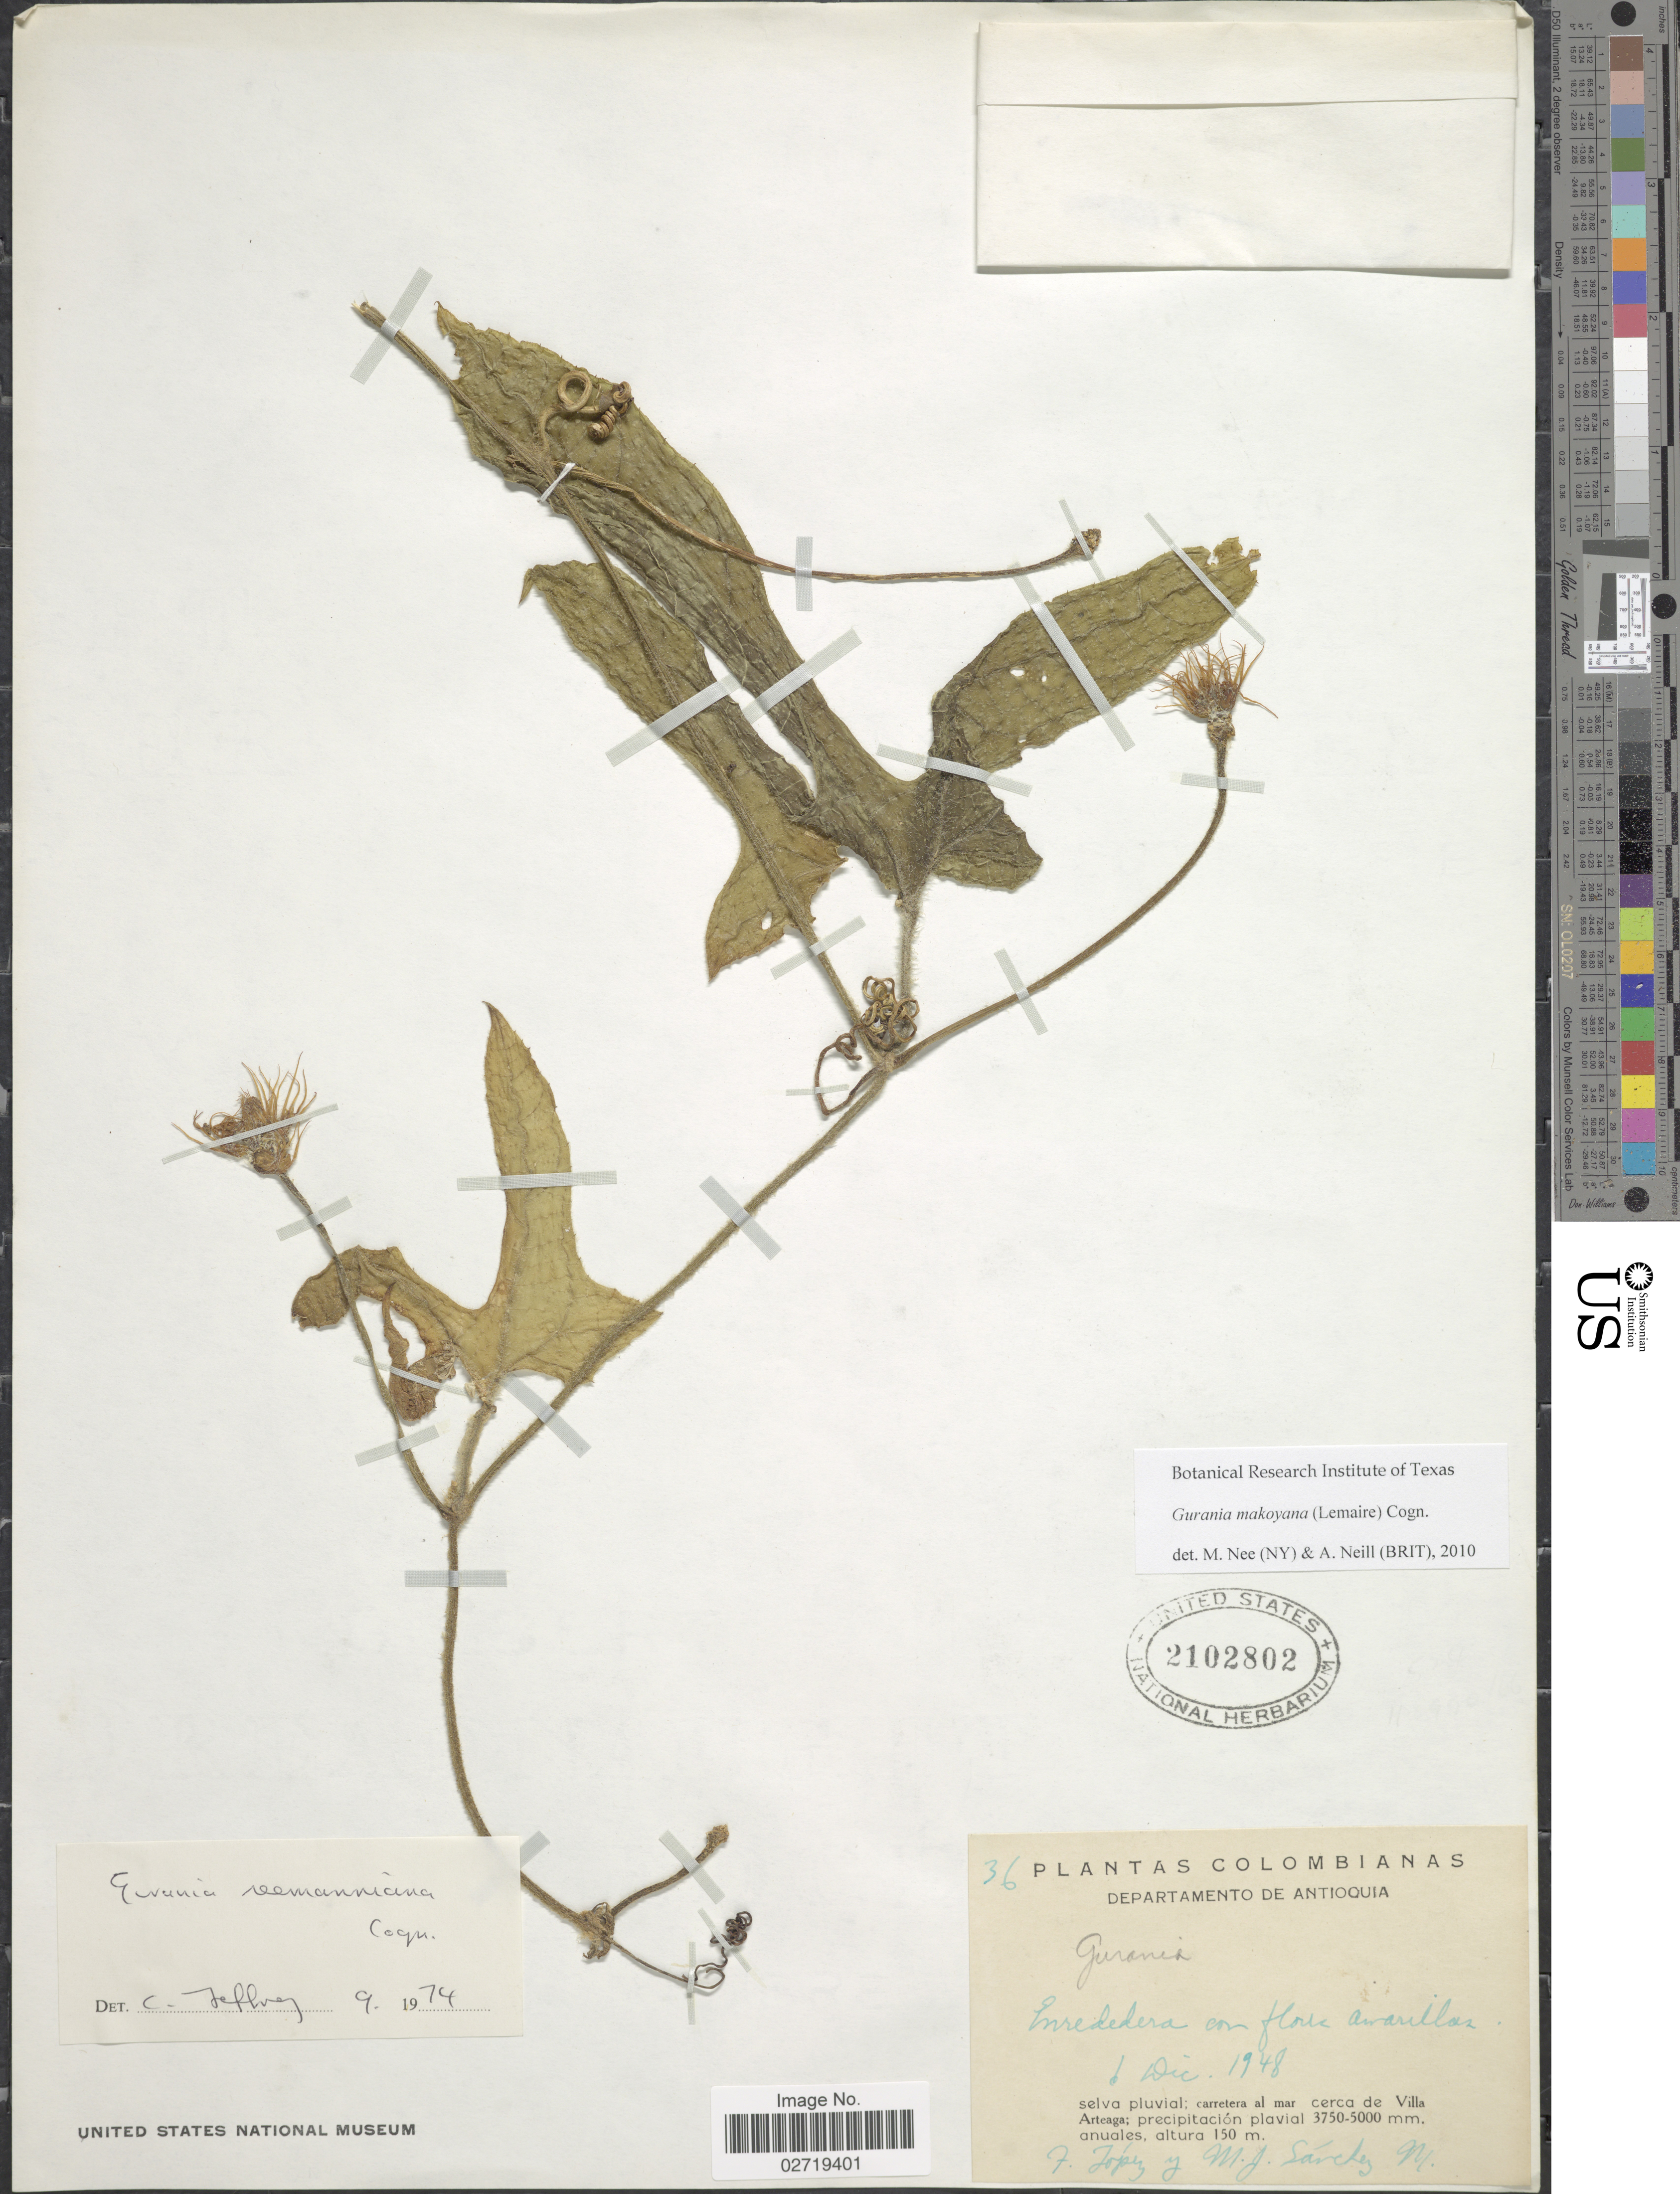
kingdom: Plantae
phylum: Tracheophyta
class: Magnoliopsida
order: Cucurbitales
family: Cucurbitaceae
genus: Gurania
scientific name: Gurania makoyana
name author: (Lem.) Cogn.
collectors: F. Lopéz & M. Sanchez M.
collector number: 36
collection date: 1948-12-06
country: Colombia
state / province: Antioquia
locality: Departamento de Antioquia, selva pluvial; carretera al mar cerca de Villa Arteaga; precipitación plavial 3750-5000 mm anuales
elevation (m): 150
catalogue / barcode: US 2102802